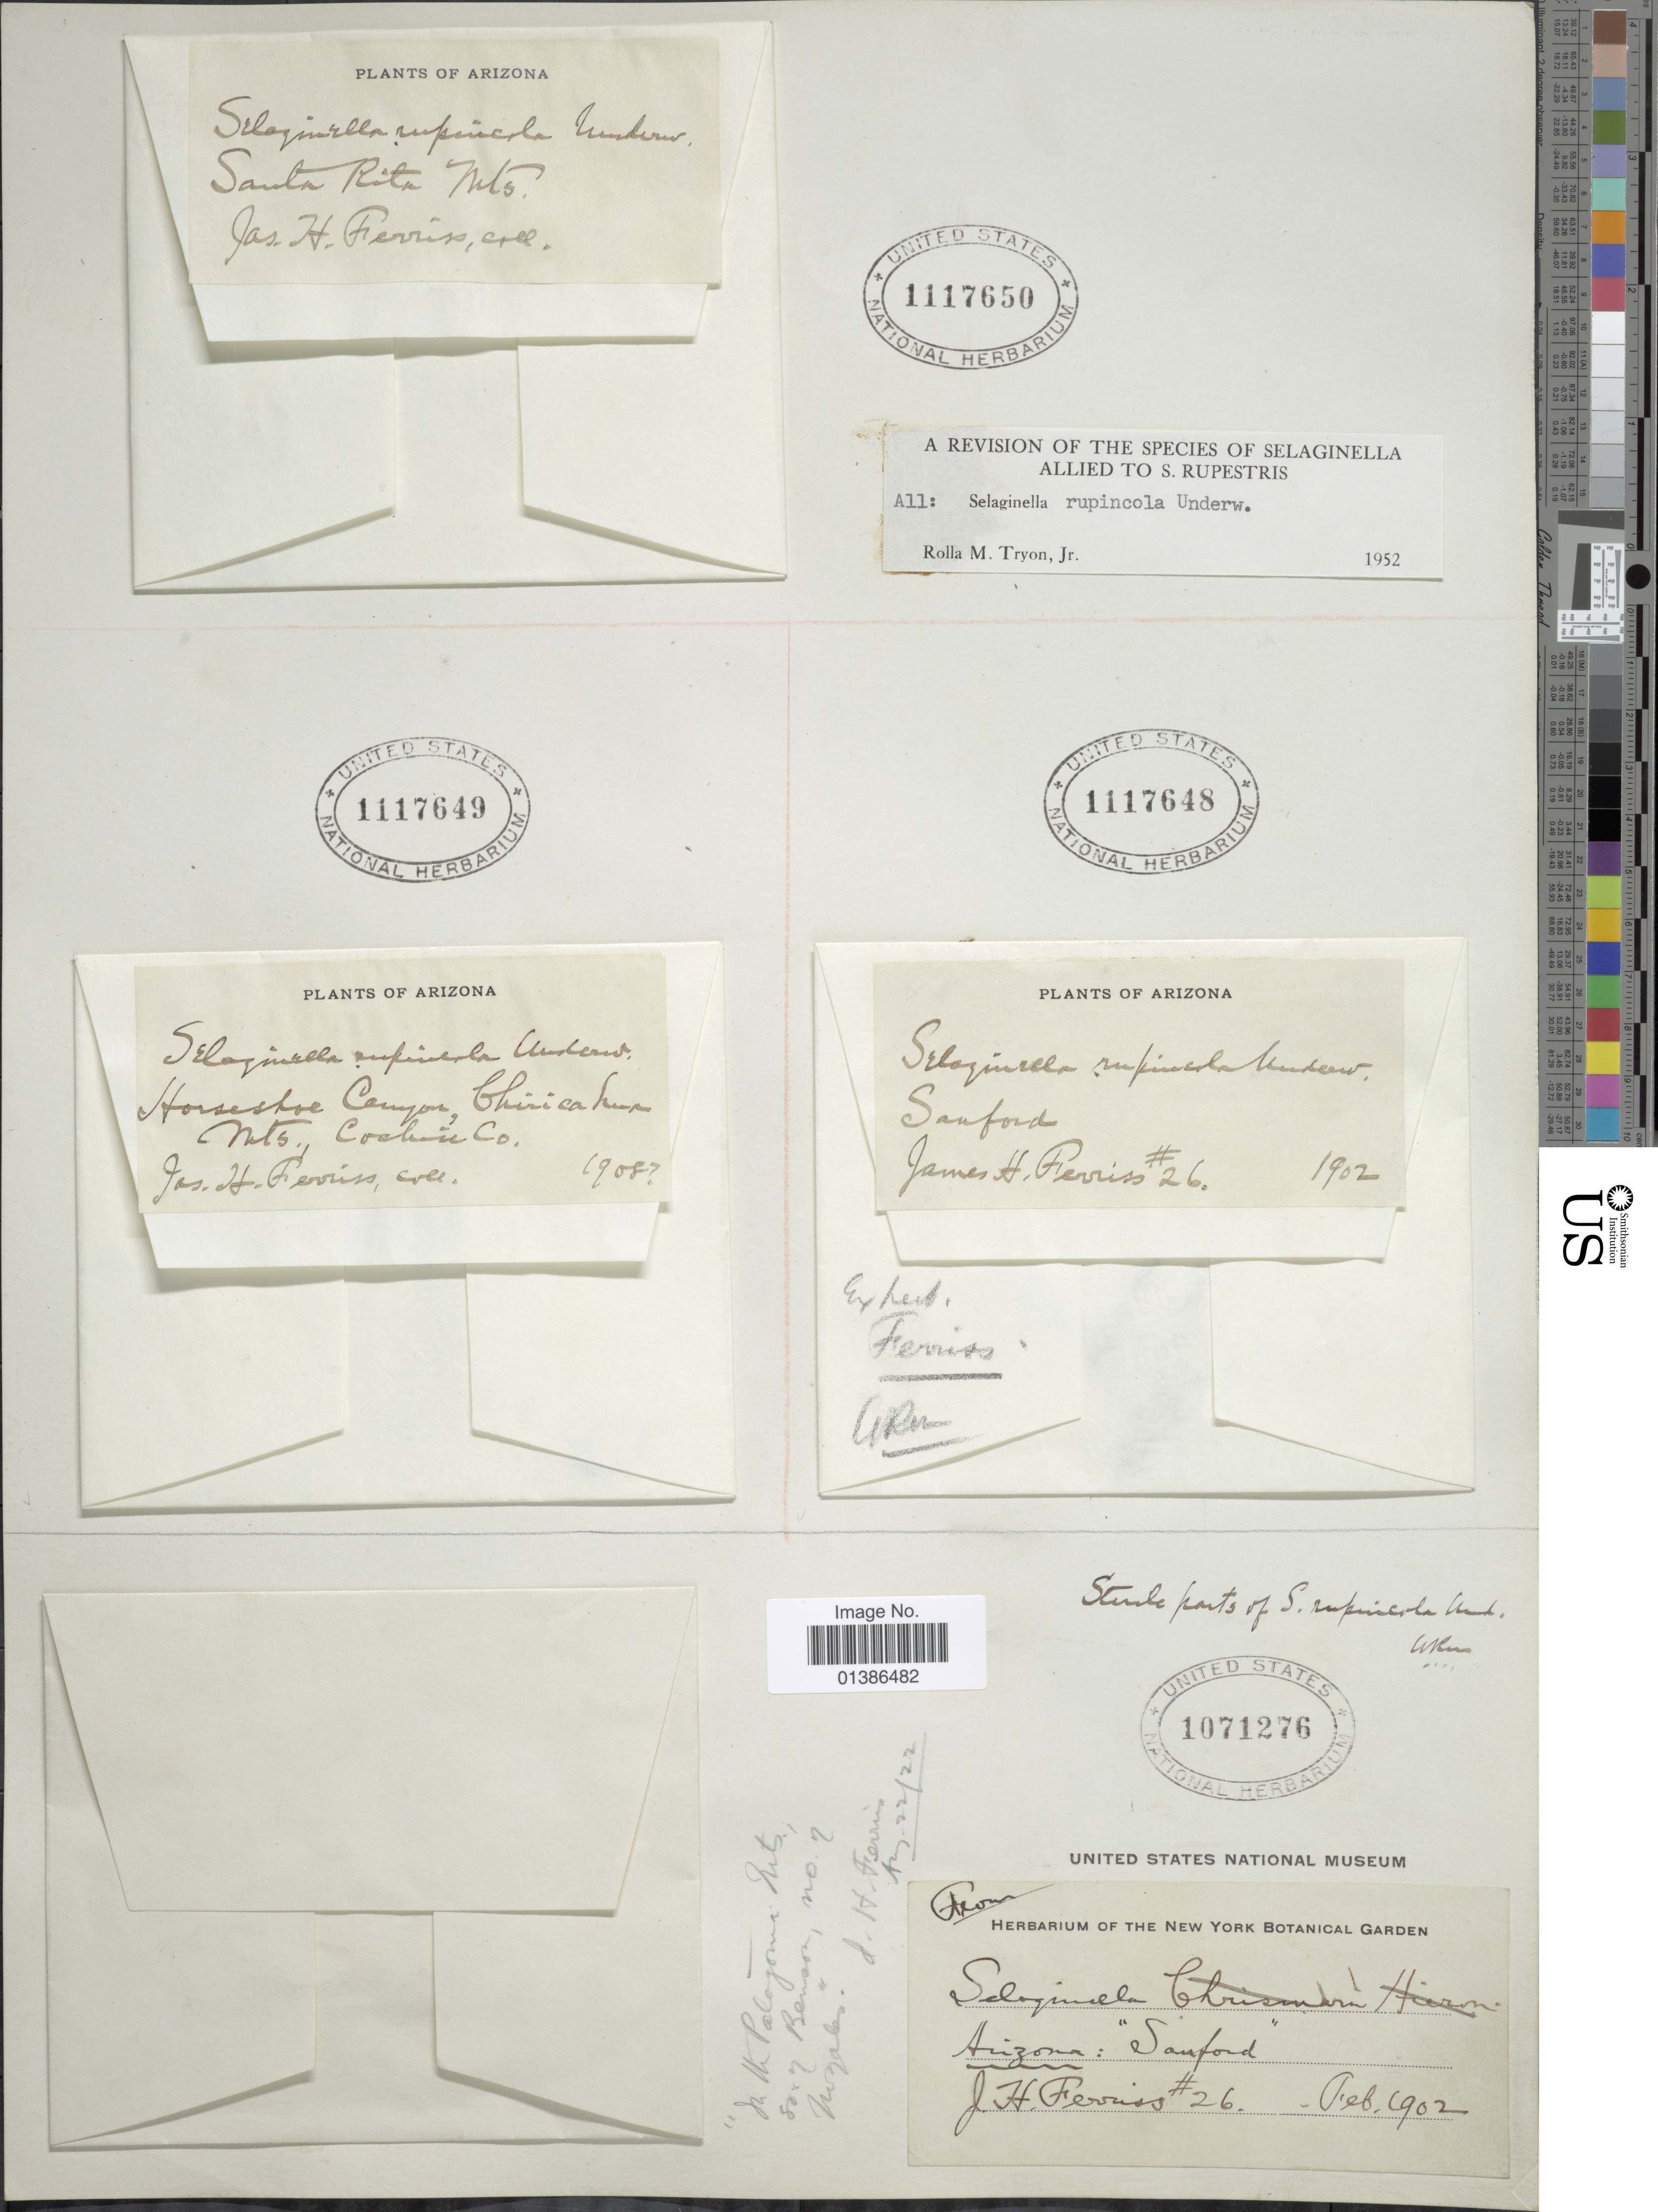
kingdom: Plantae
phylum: Tracheophyta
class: Lycopodiopsida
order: Selaginellales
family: Selaginellaceae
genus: Selaginella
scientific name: Selaginella rupincola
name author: Underw.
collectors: J. Ferriss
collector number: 26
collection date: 1902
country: United States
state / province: Arizona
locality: Sanford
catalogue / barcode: US 1117648-2